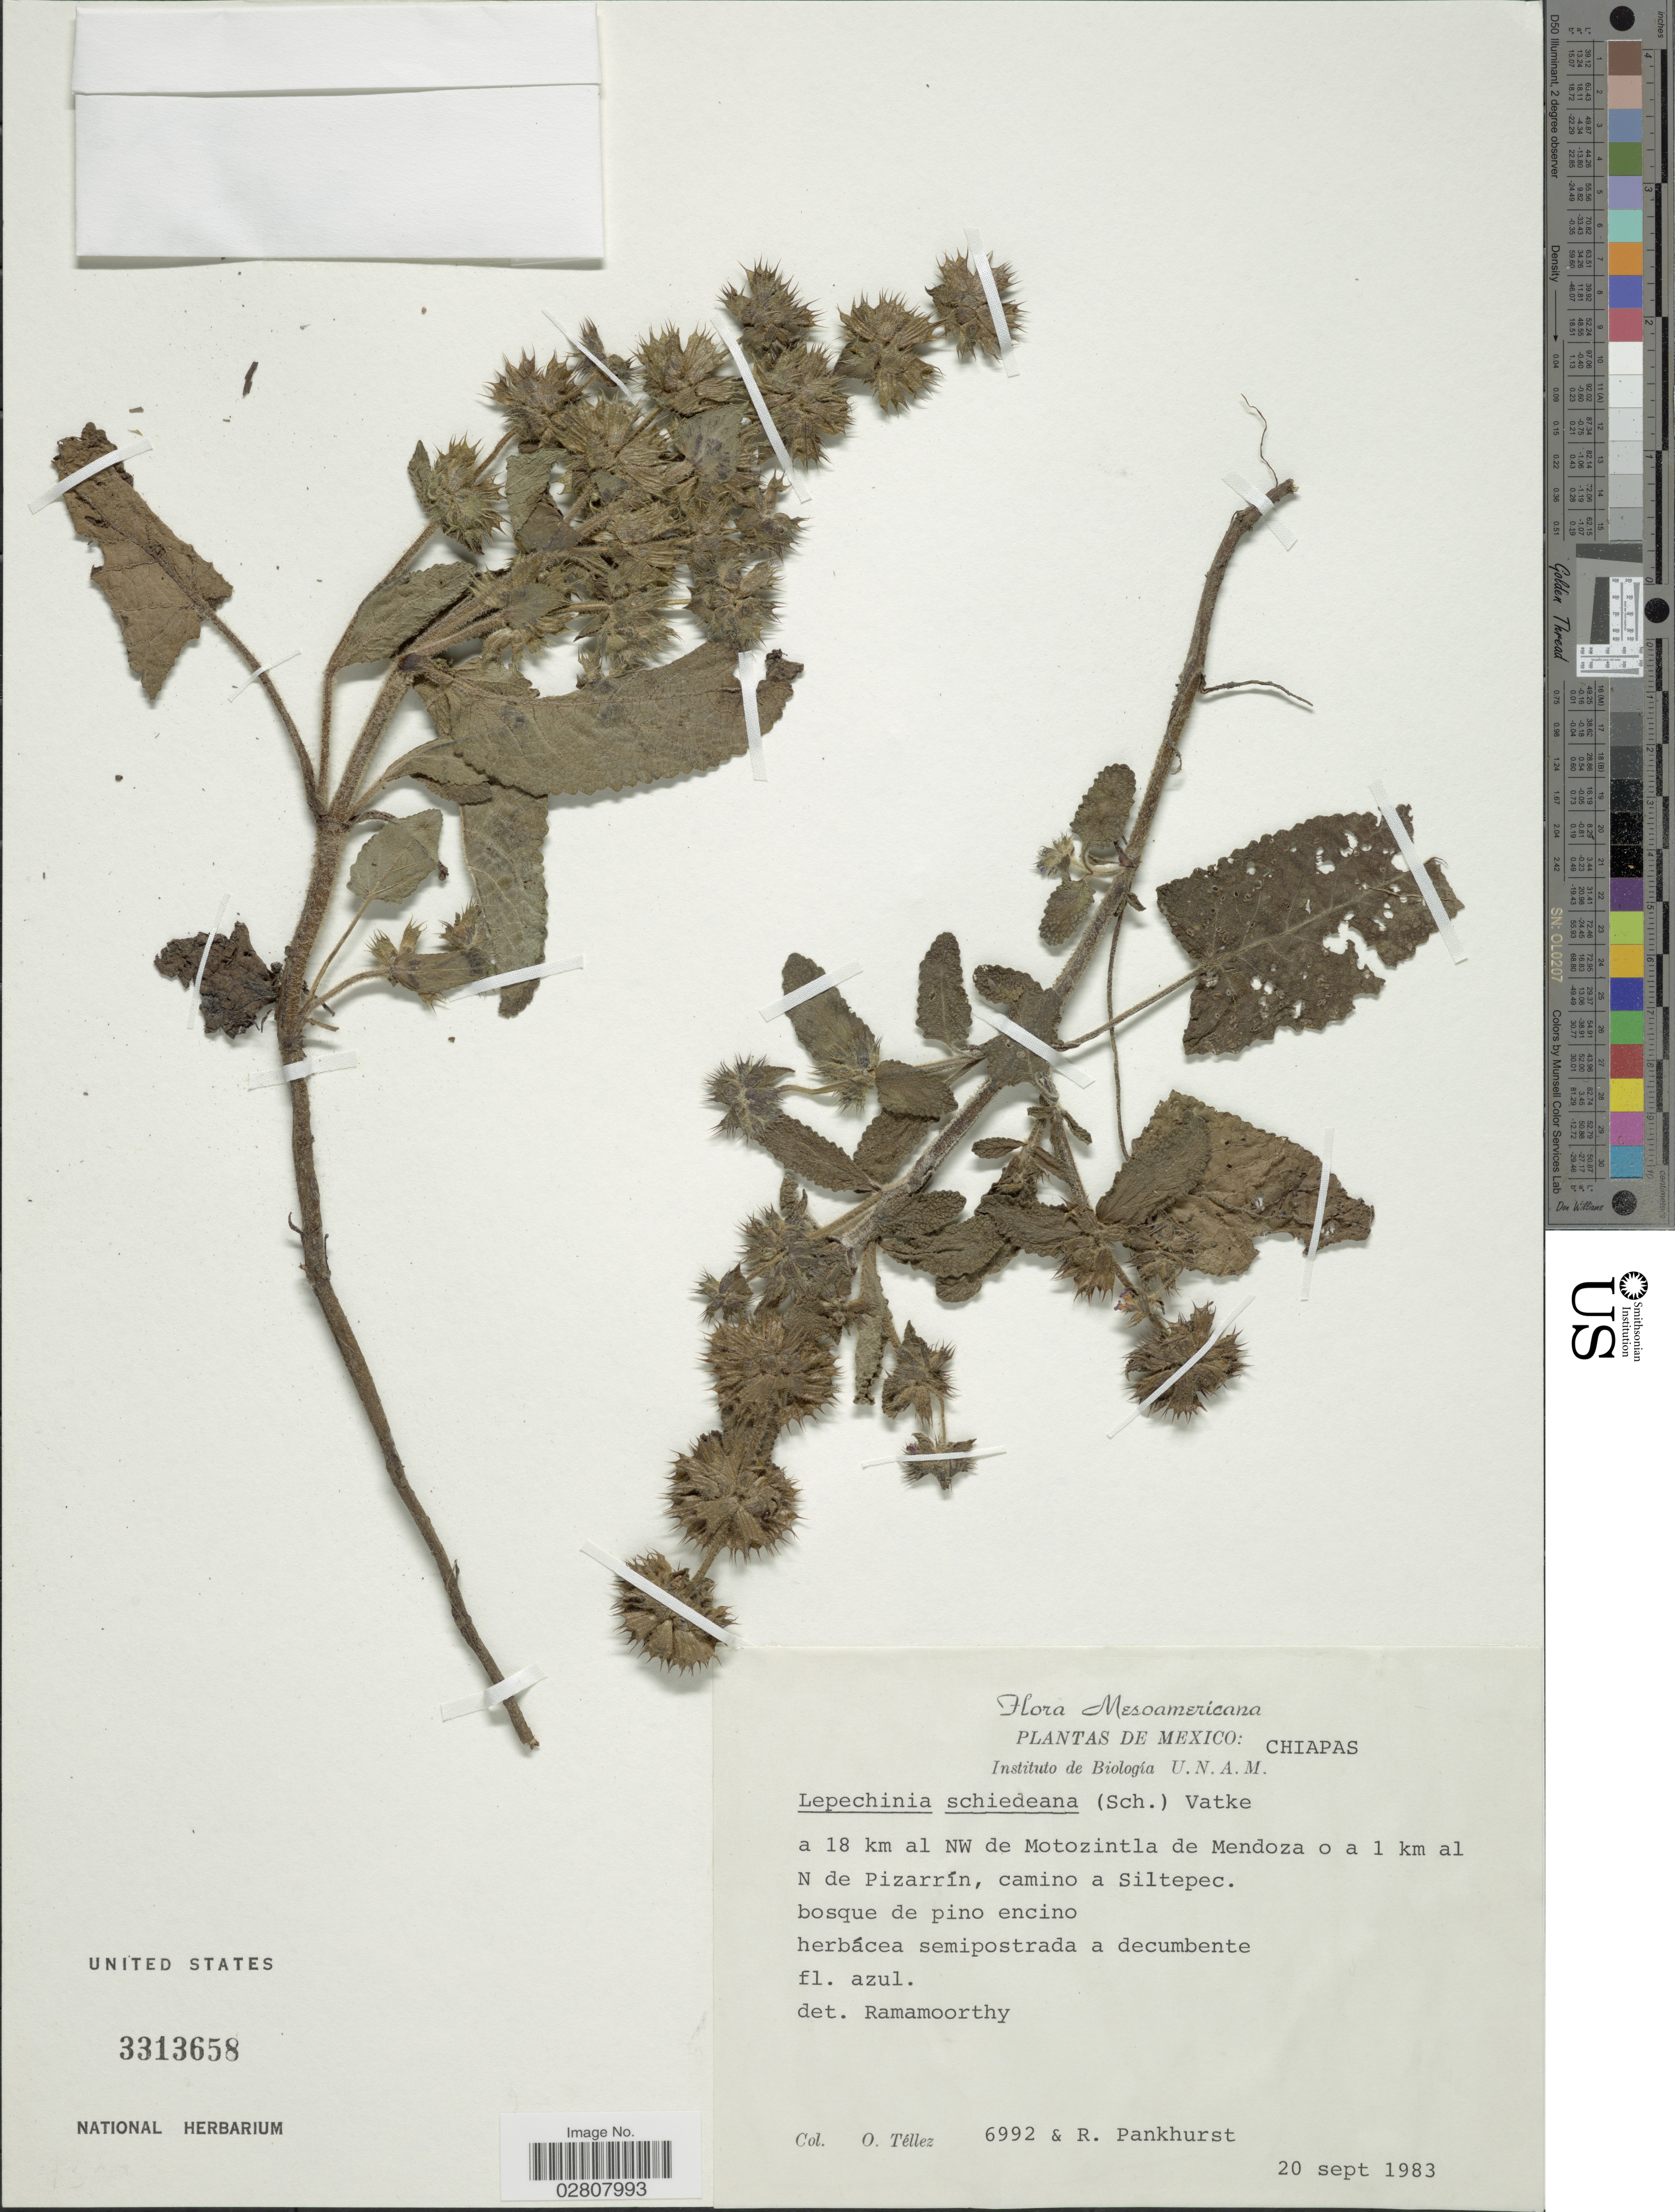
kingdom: Plantae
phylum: Tracheophyta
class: Magnoliopsida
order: Lamiales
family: Lamiaceae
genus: Lepechinia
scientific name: Lepechinia schiedeana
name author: (Schltdl.) Vatke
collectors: O. Tellez & R. Pankhurst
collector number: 6992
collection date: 1983-09-20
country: Mexico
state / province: Chiapas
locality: A 18 km al NW de Motozintla de Mendoza o a 1 km al N de Pizzarín, camino a Siltepec.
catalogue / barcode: US 3313658